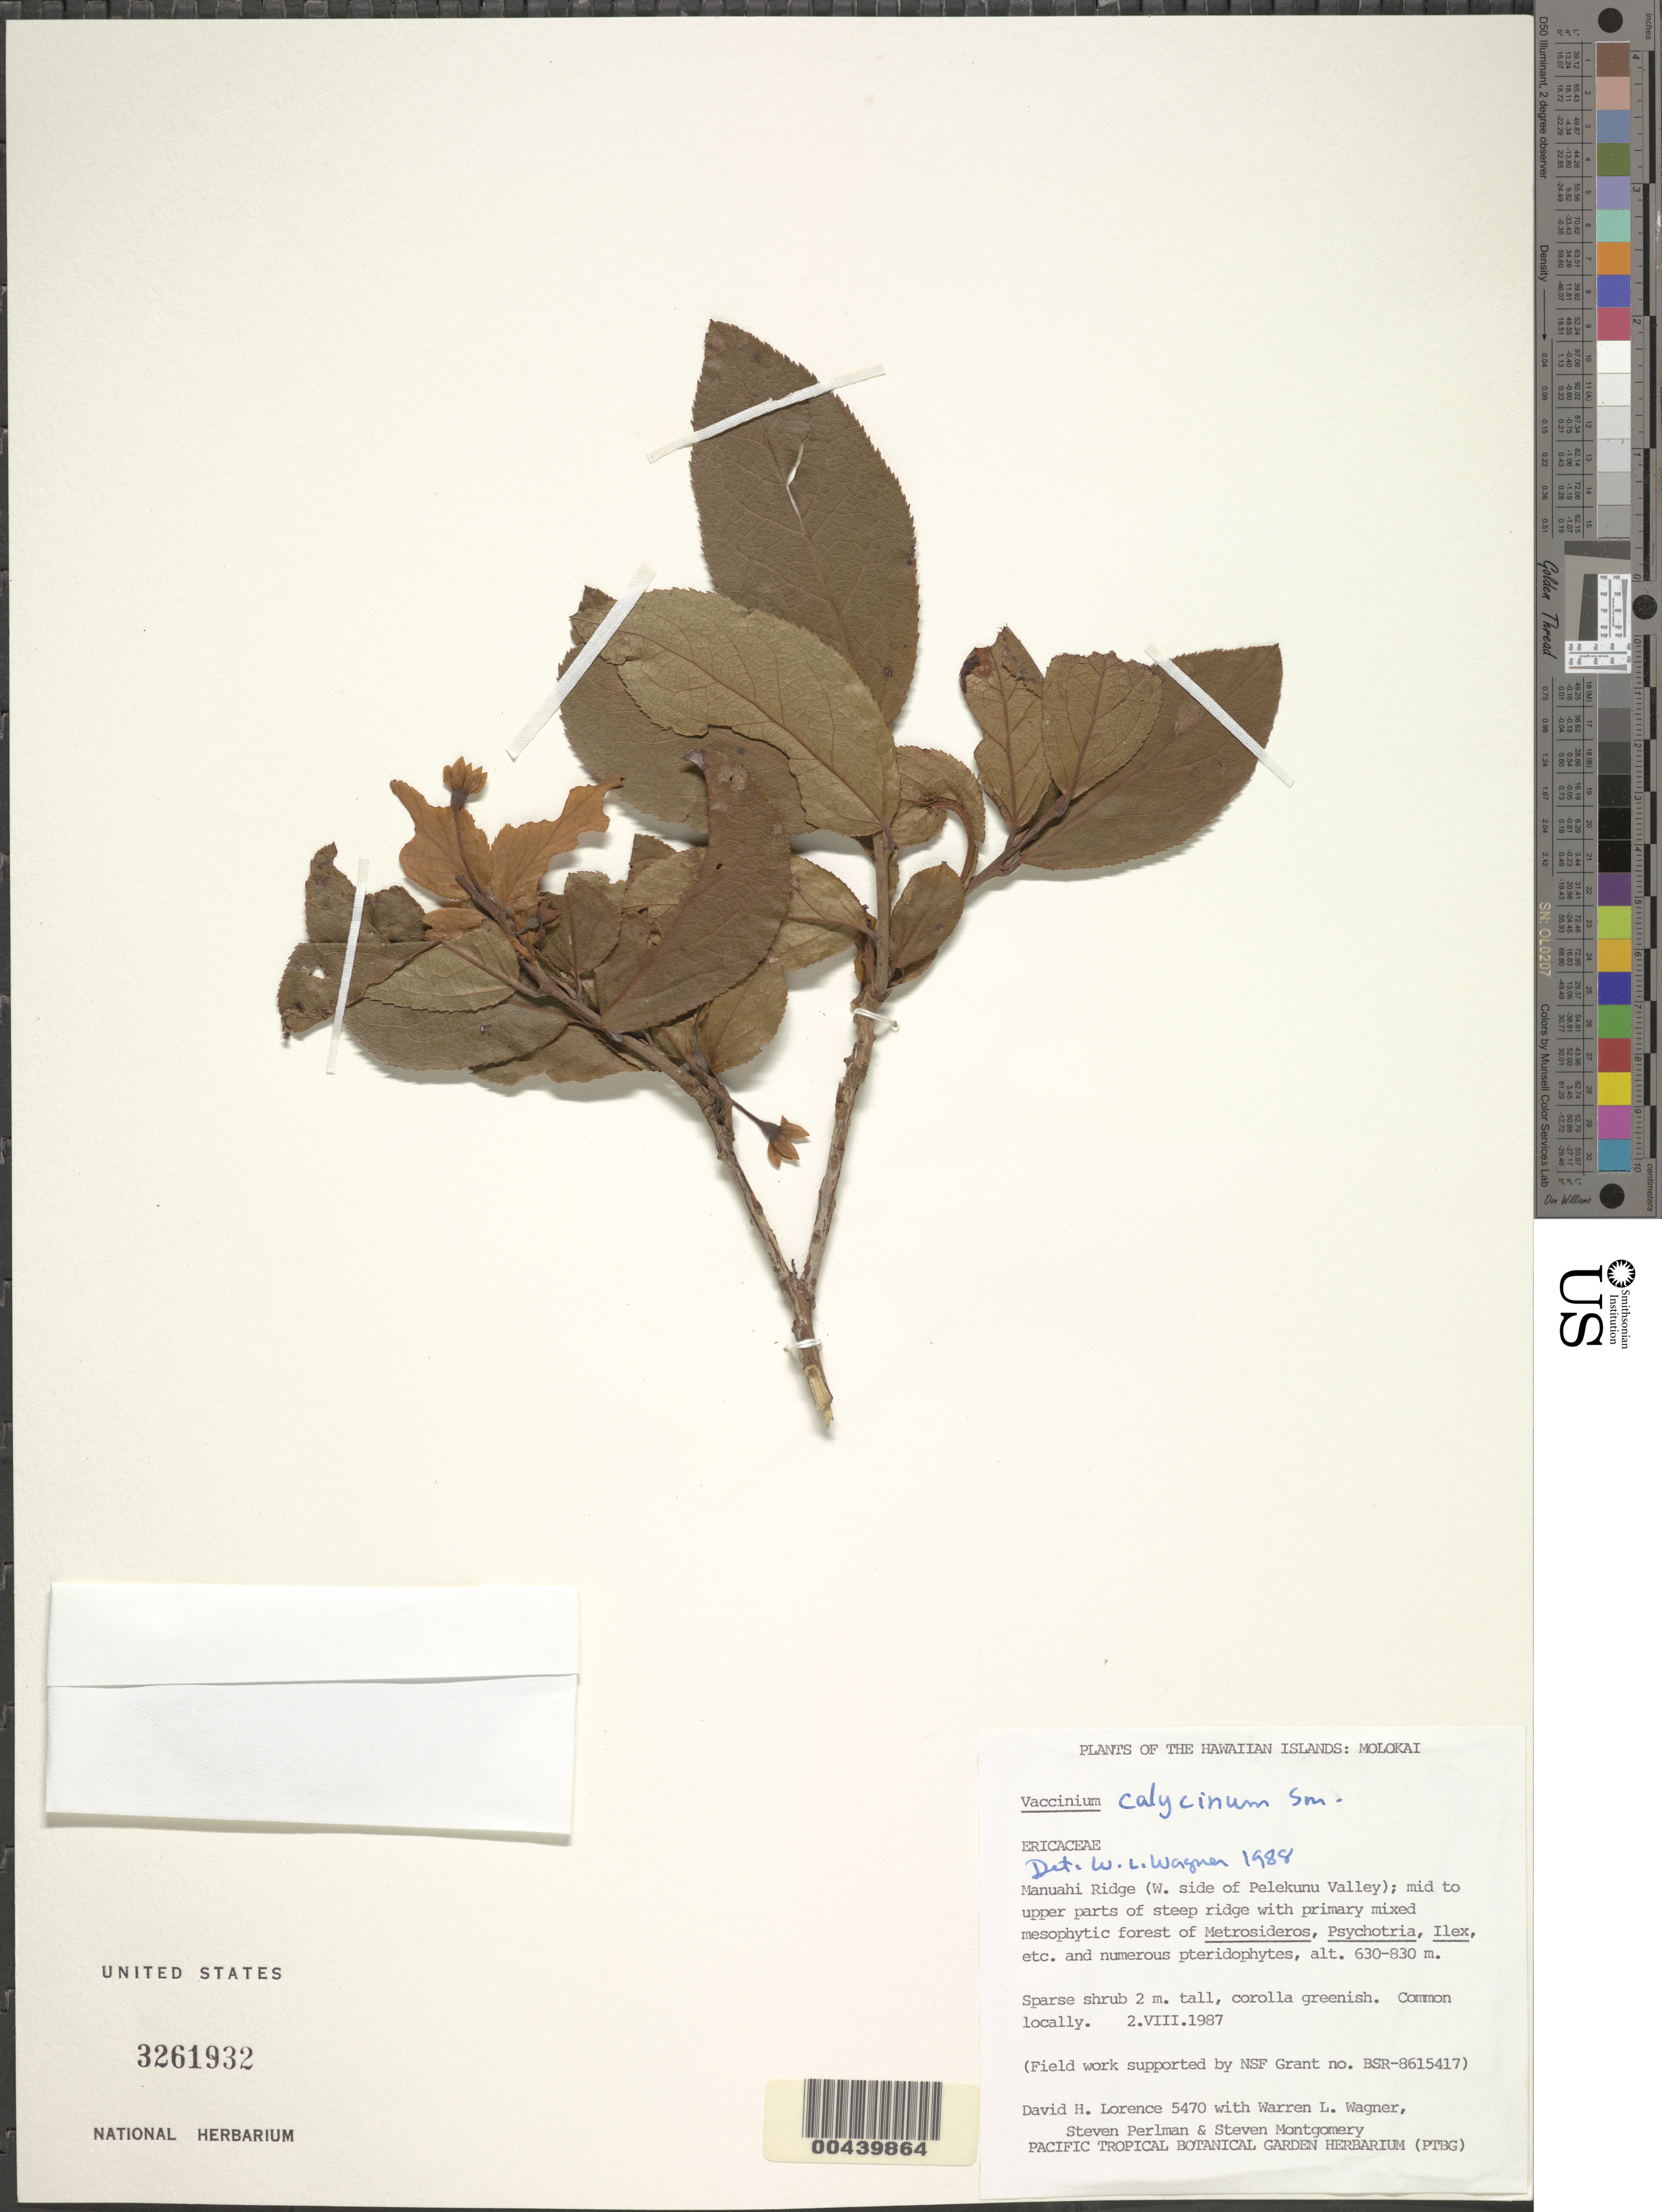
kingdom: Plantae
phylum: Tracheophyta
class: Magnoliopsida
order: Ericales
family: Ericaceae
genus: Vaccinium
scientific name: Vaccinium calycinum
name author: Sm.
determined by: Wagner, W. L., (BOT), Smithsonian Institution - National Museum of Natural History (UNITED STATES)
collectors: D. Lorence, W. L. Wagner, S. P. Perlman & S. Montgomery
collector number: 5470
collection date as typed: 2 Aug 1987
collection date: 1987-08-02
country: United States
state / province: Hawaii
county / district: Maui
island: Moloka'i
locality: Manuahi Ridge (W. side of Pelekunu Valley); mid to upper parts of steep ridge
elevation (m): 630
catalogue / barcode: US 3261932